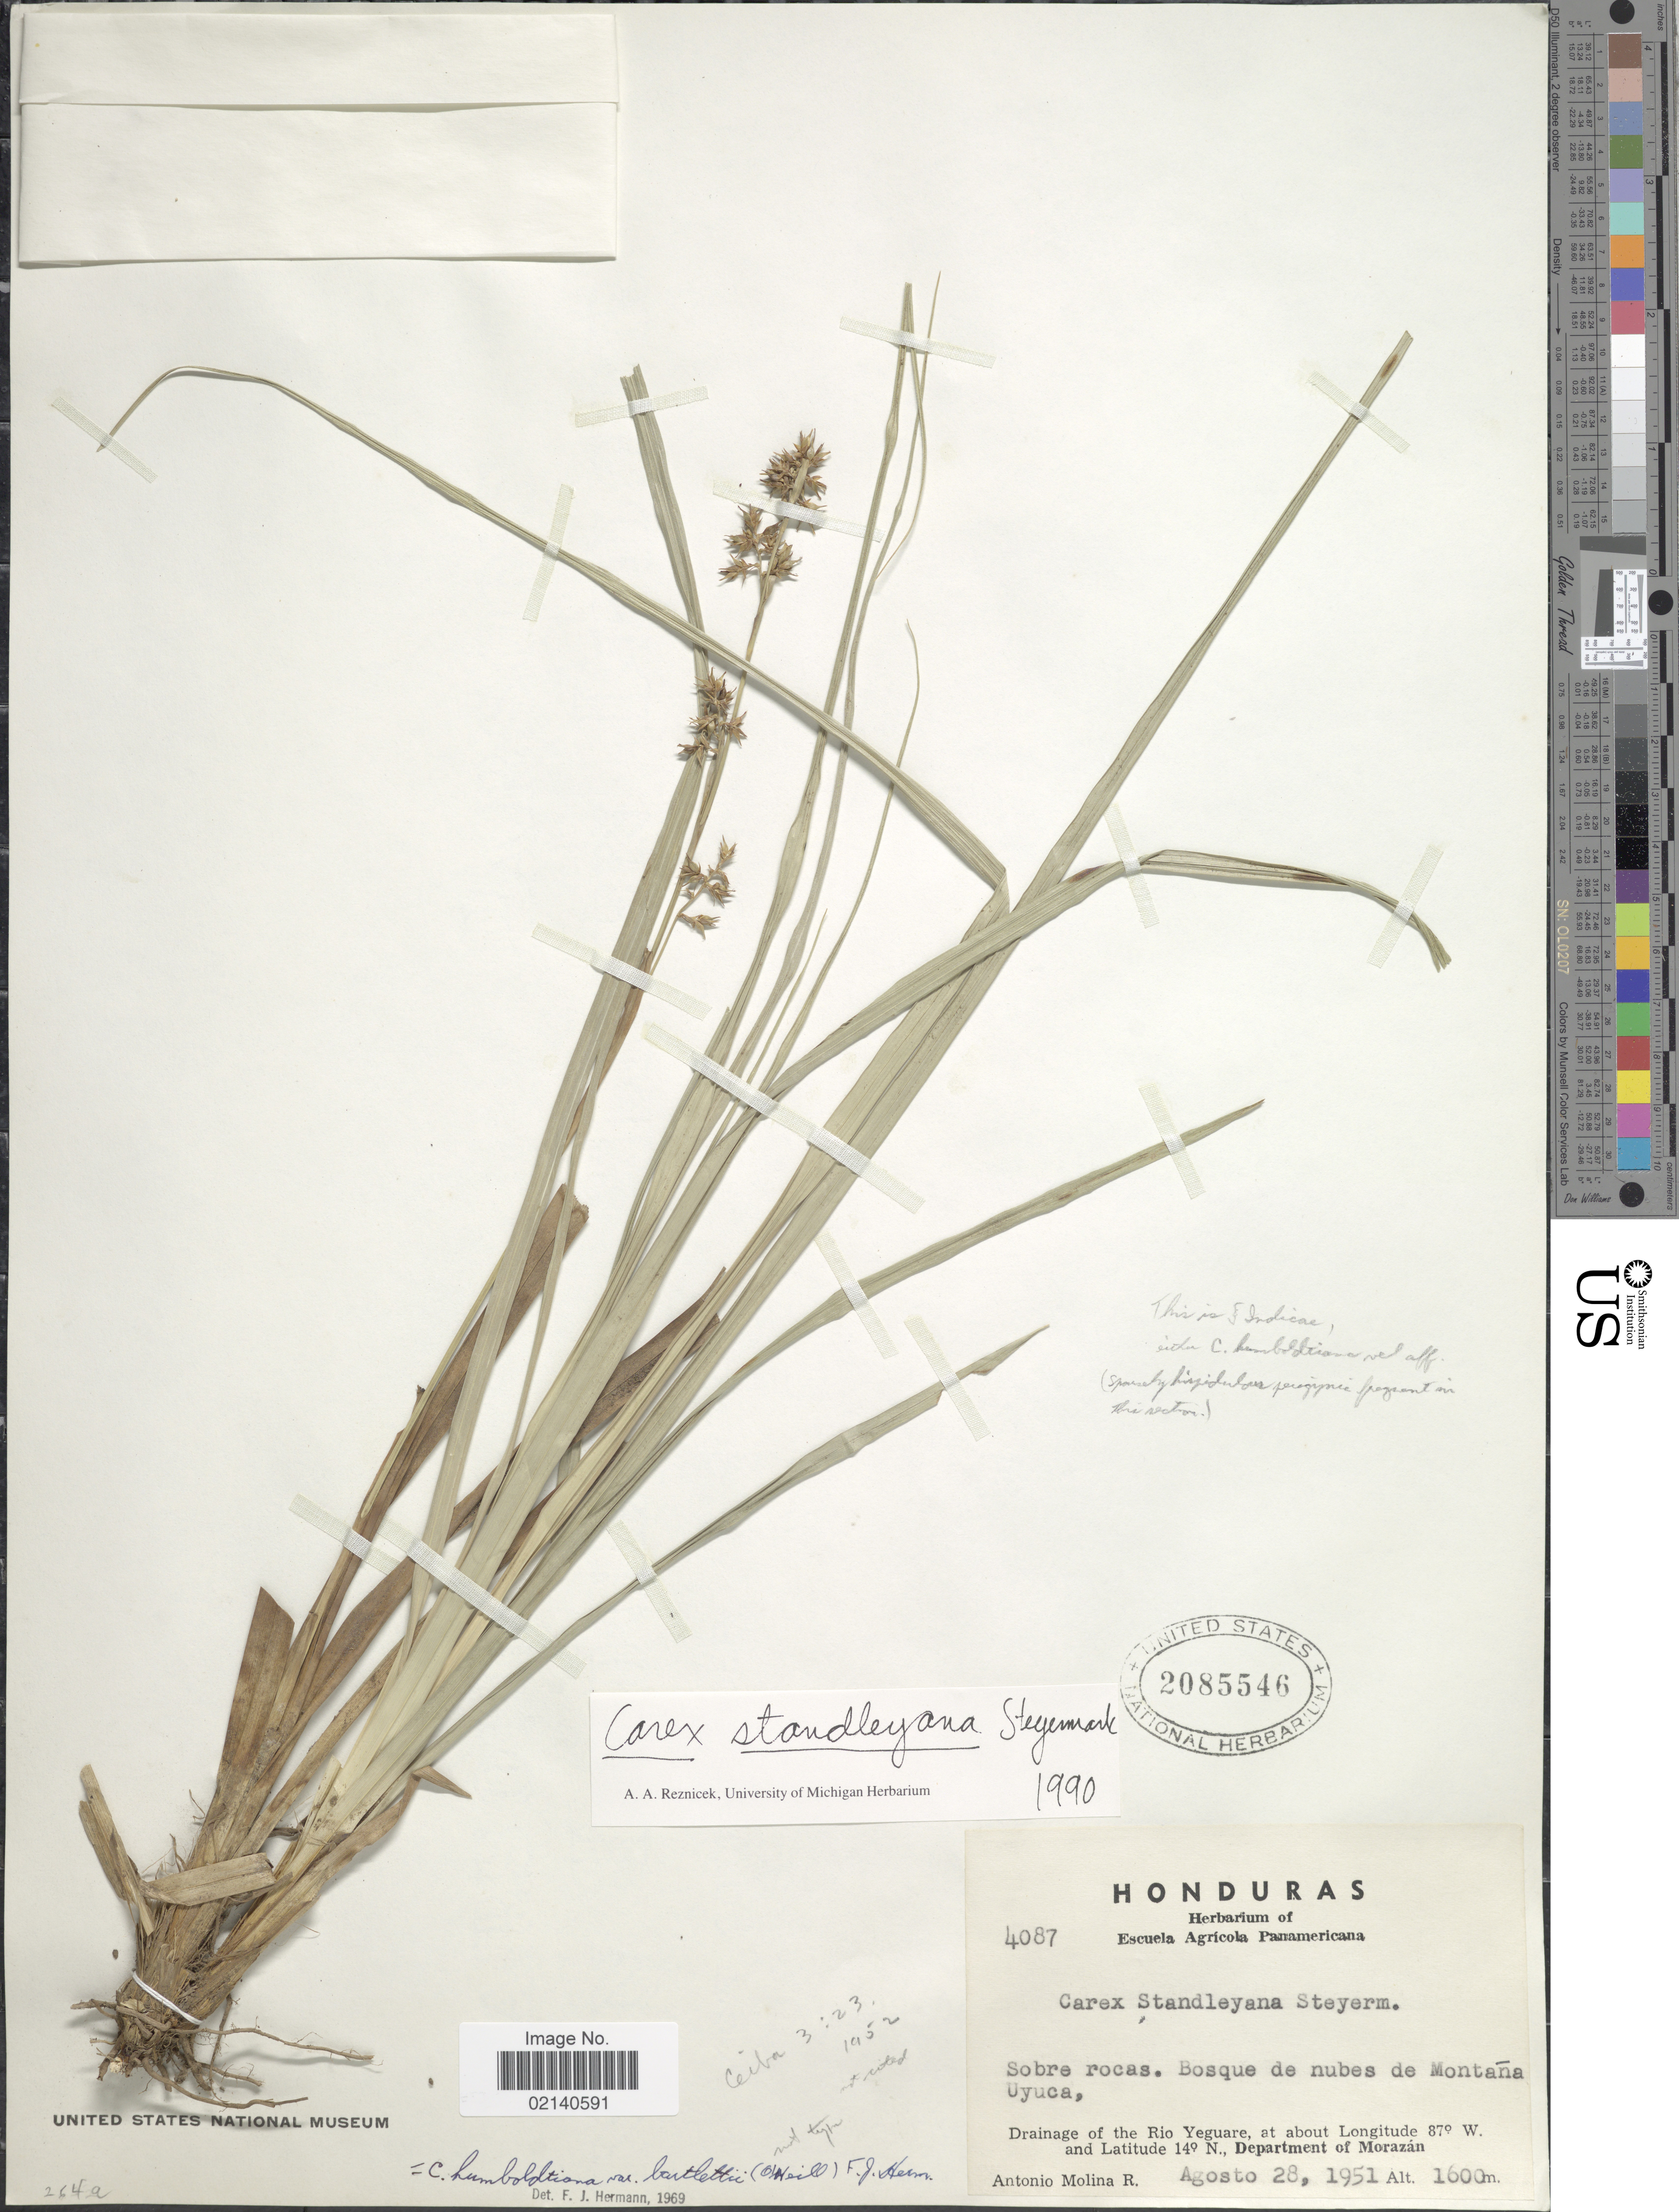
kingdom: Plantae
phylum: Tracheophyta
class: Liliopsida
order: Poales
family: Cyperaceae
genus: Carex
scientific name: Carex standleyana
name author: Steyerm.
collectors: A. Molina R.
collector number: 4087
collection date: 1951-08-28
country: Honduras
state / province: Fco. Morazán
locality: Bosque de nubes de Montana Uyuca, Drainage of the Rio Yeguare, Department of Morazan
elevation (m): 1600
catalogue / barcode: US 2085546